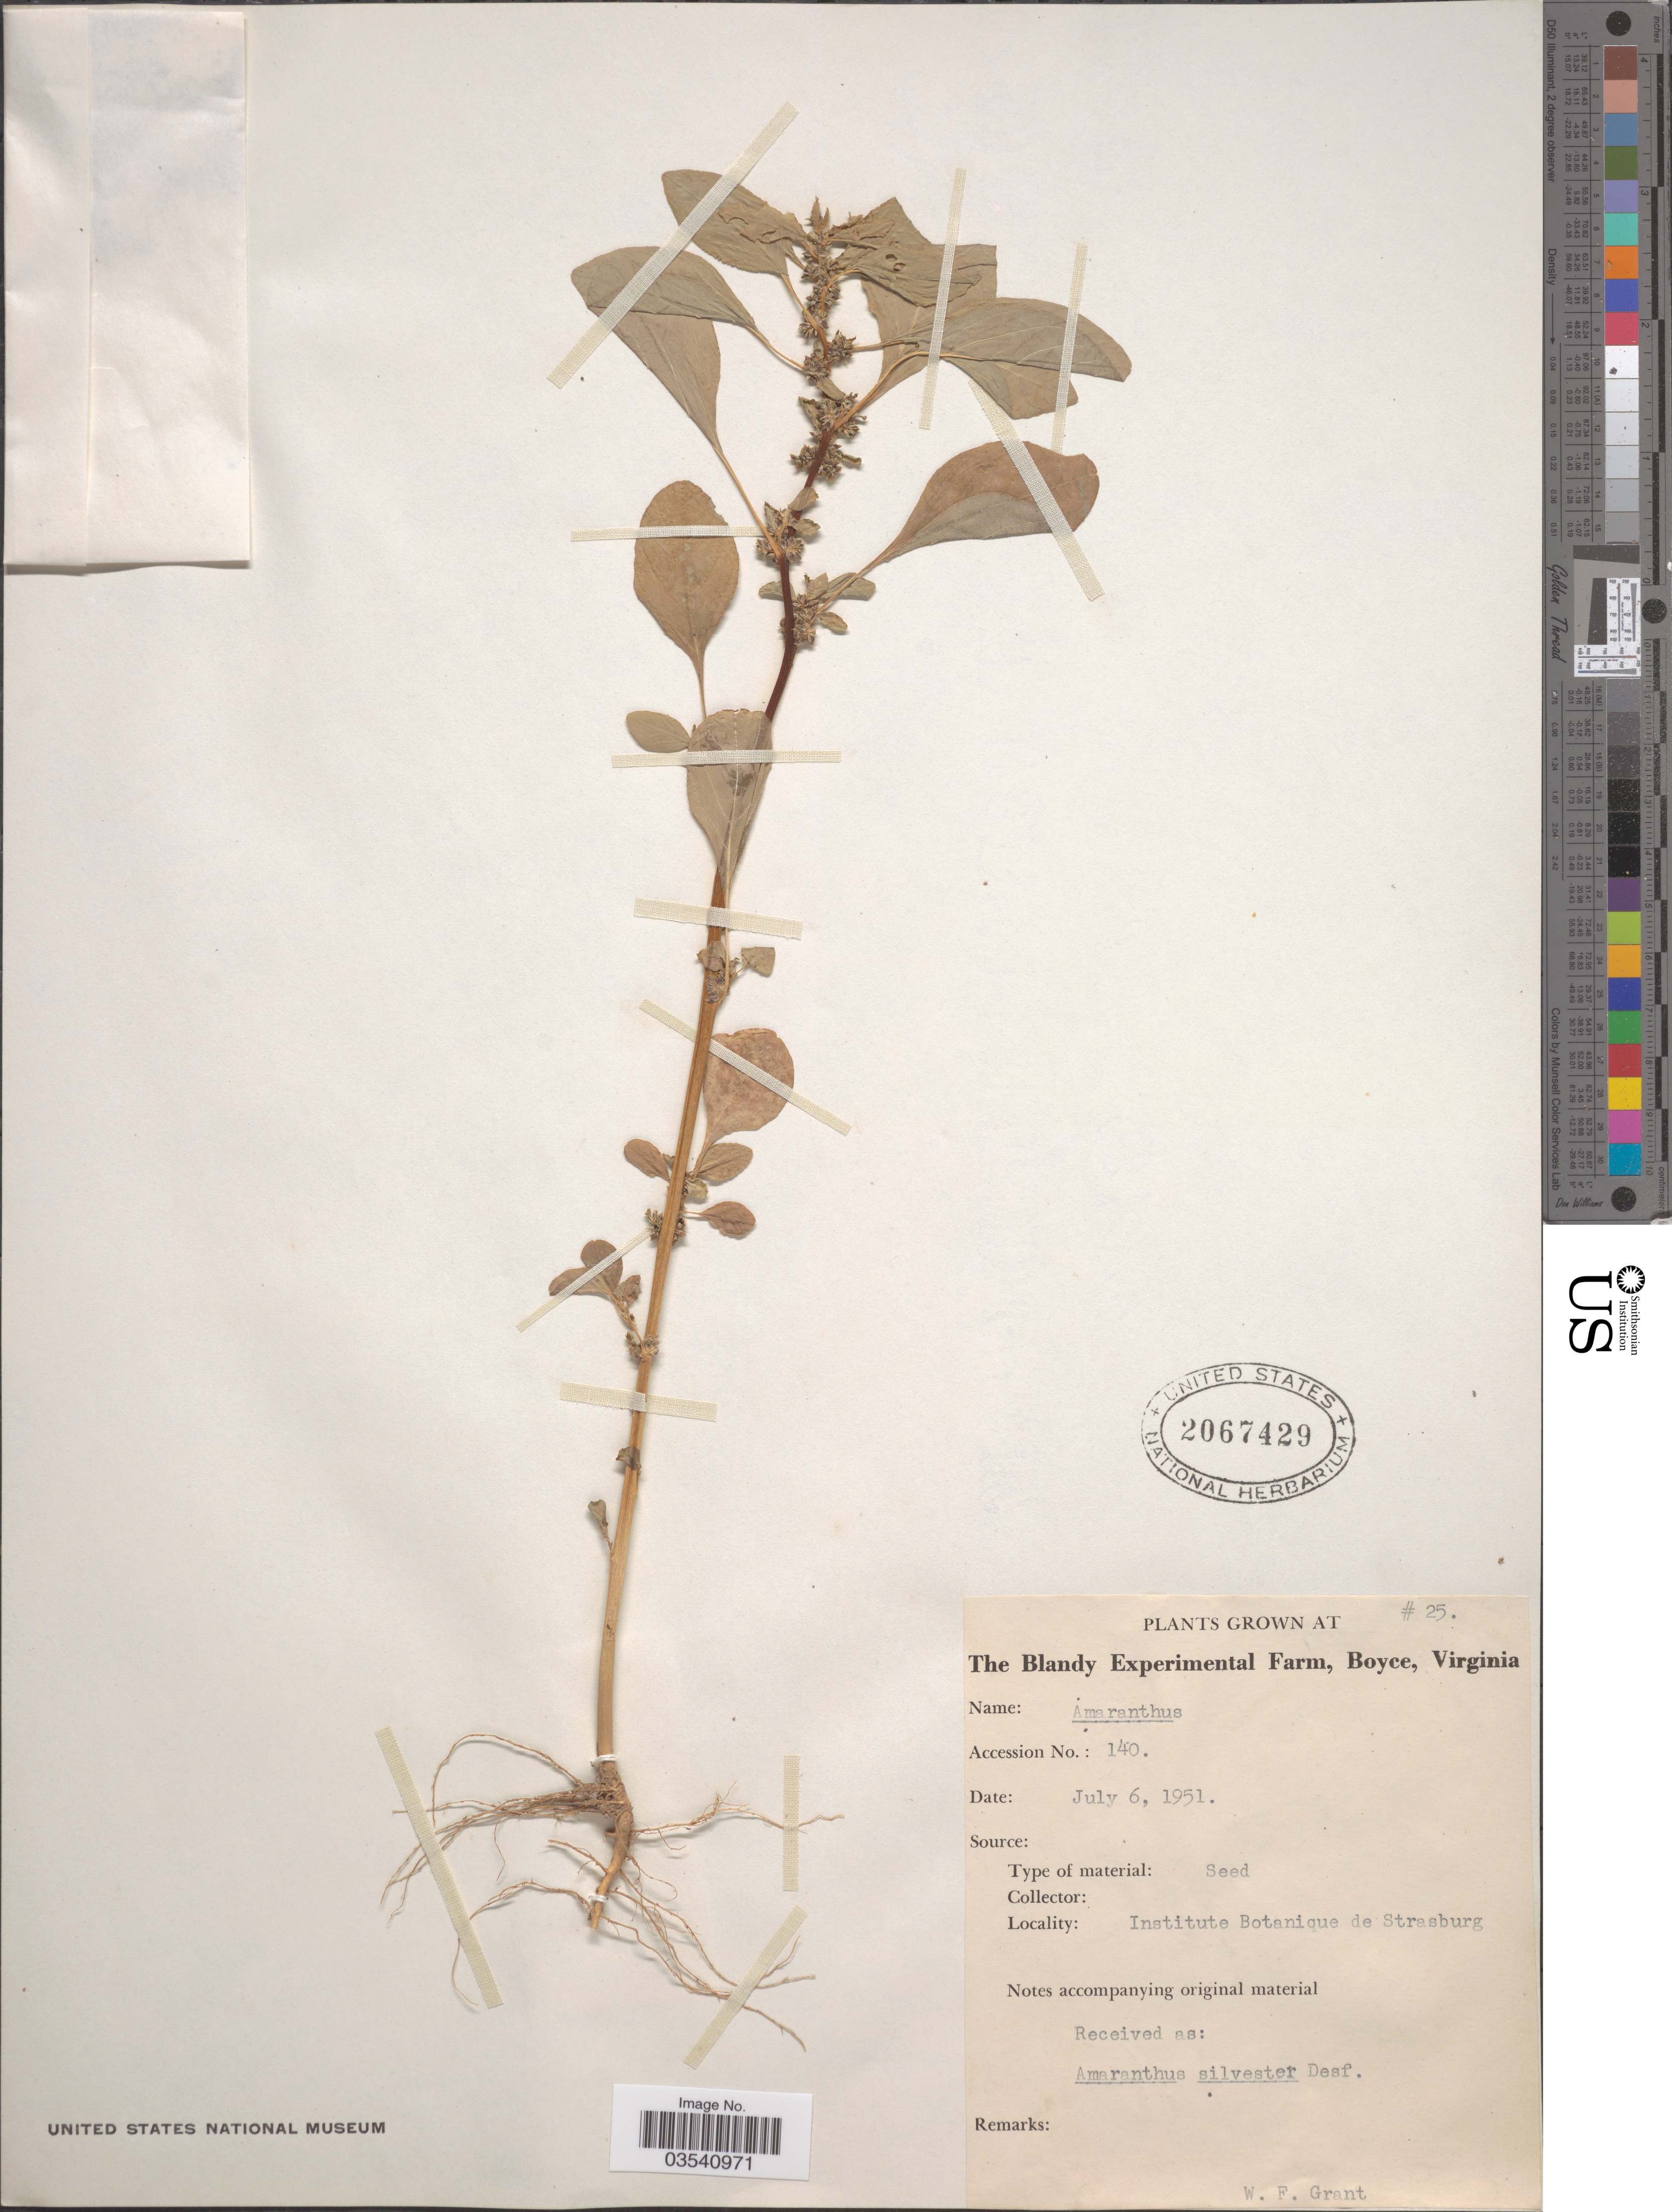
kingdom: Plantae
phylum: Tracheophyta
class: Magnoliopsida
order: Caryophyllales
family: Amaranthaceae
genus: Amaranthus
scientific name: Amaranthus silvestris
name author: Vill.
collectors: W. Grant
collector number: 25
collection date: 1951-07-06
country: United States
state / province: Virginia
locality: The Blandy Experimental Farm, Boyce.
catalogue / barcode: US 2067429